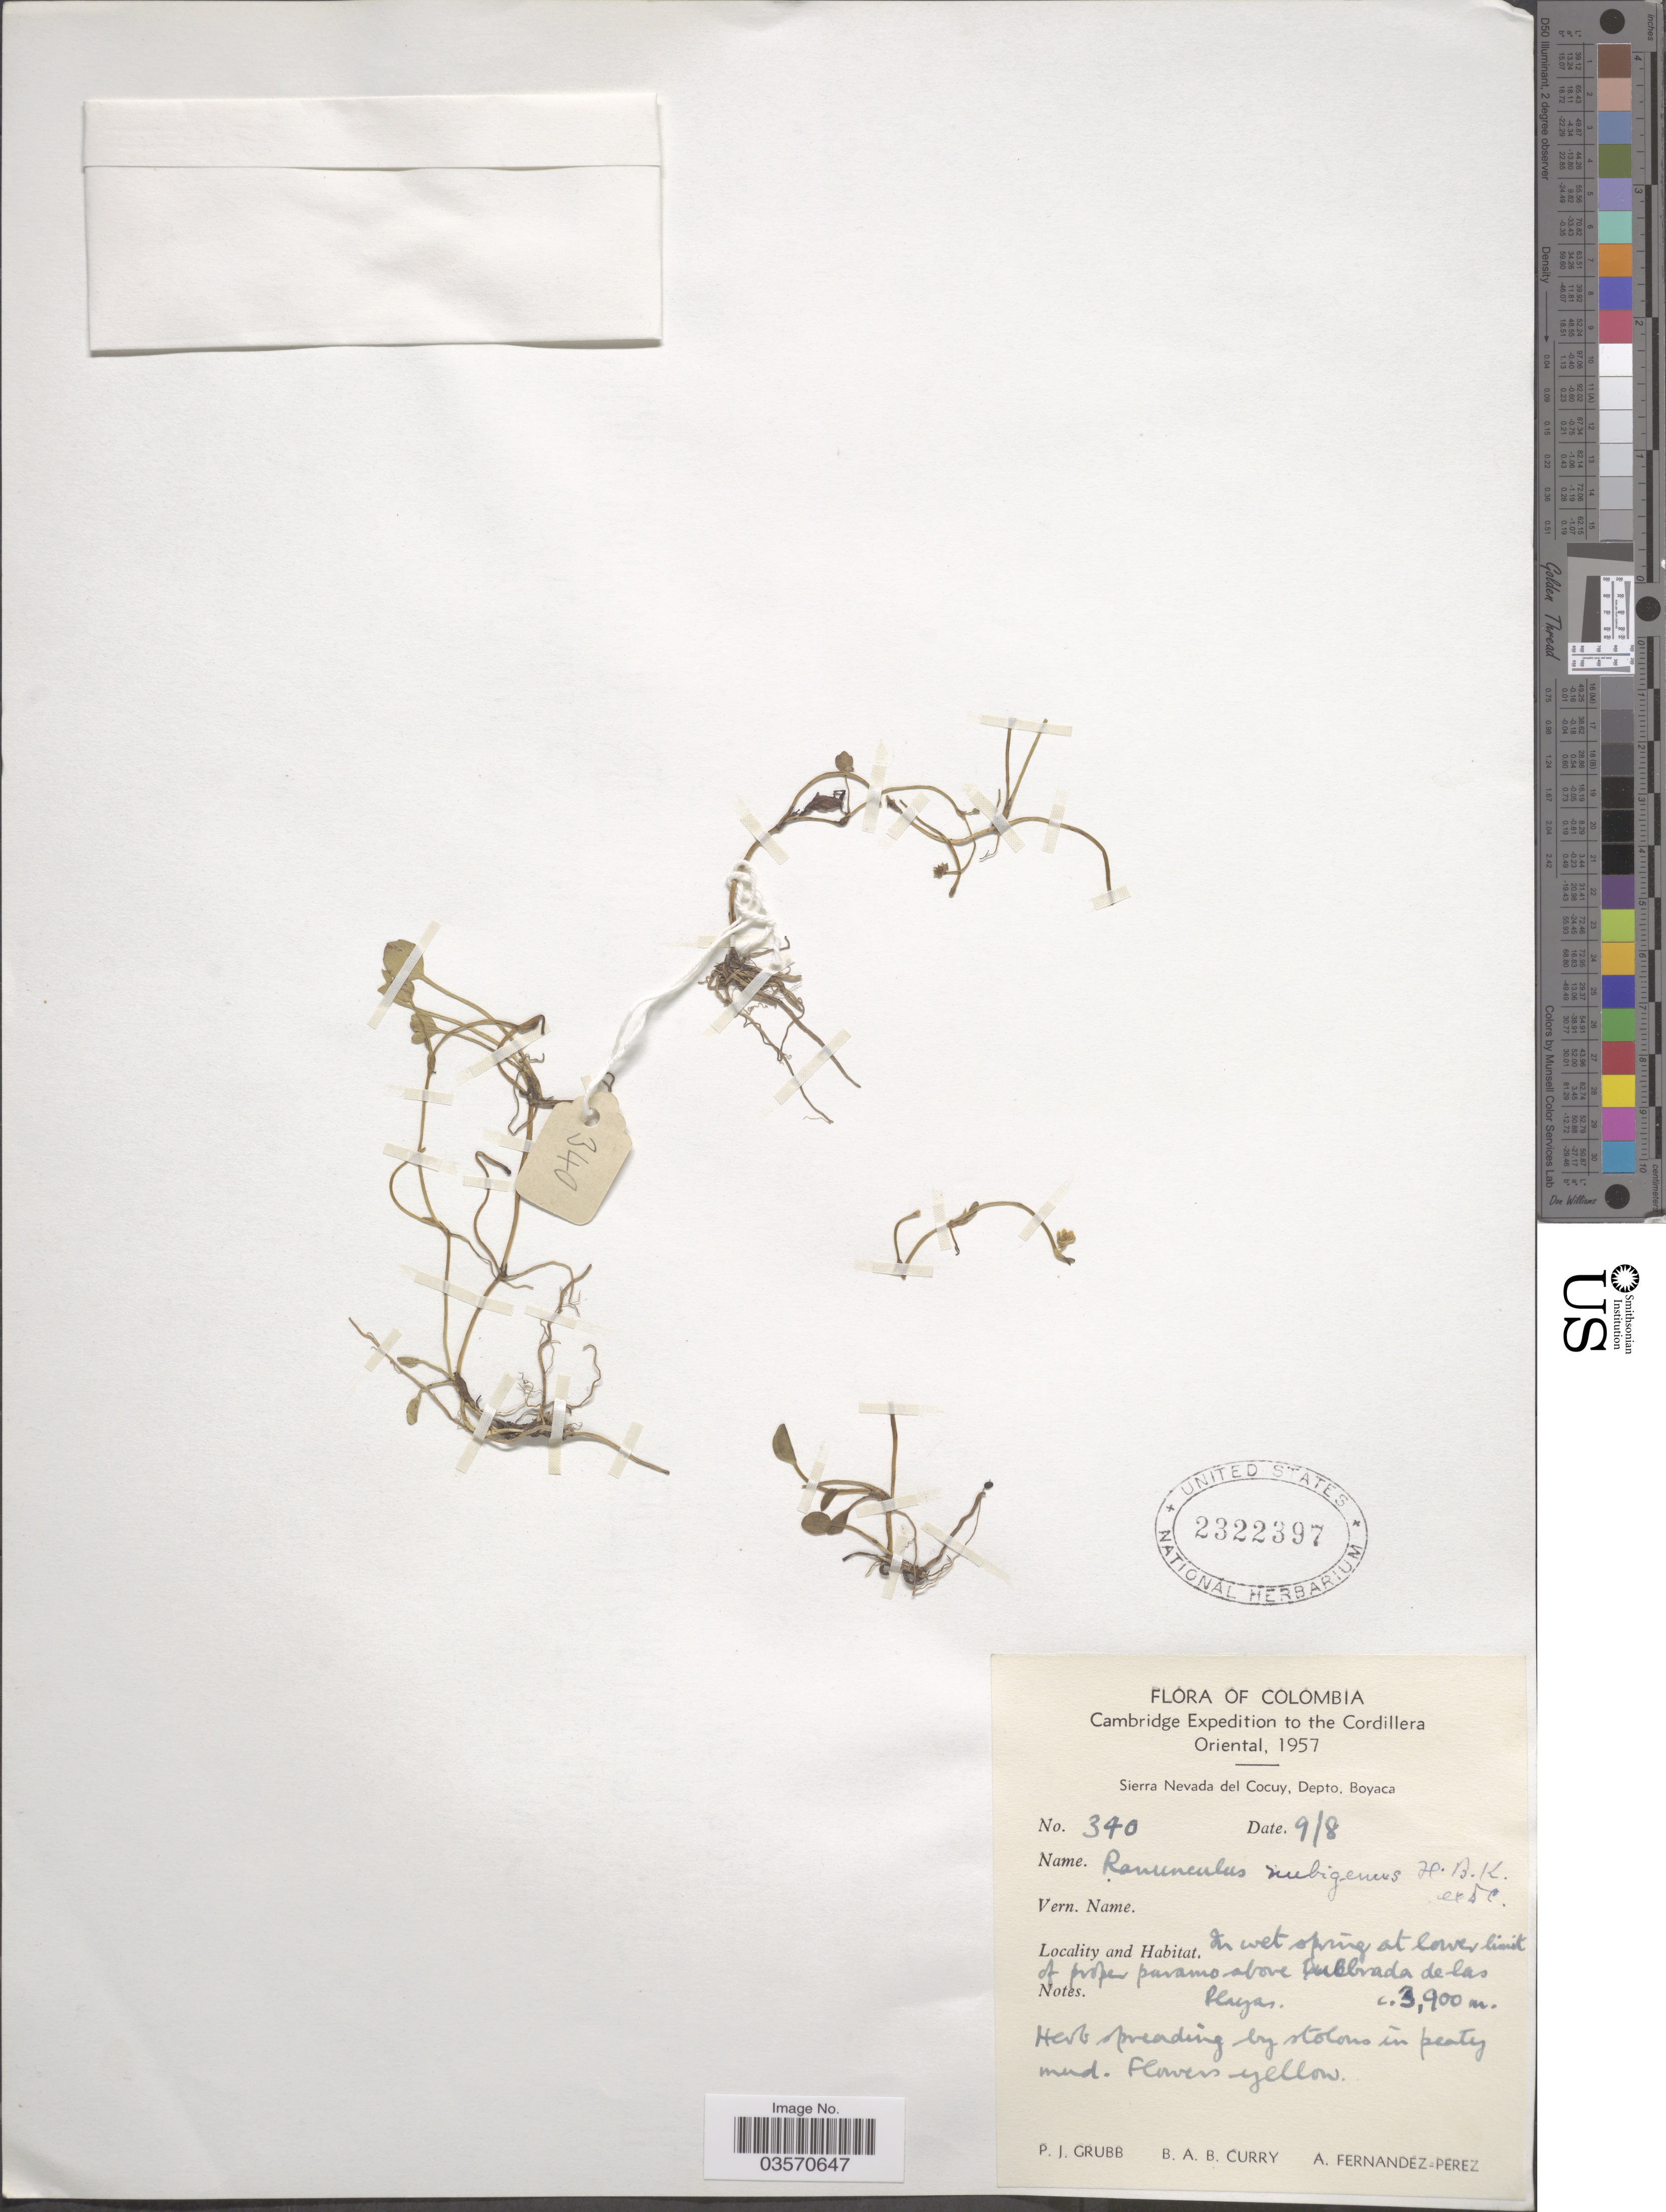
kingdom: Plantae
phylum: Tracheophyta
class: Magnoliopsida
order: Ranunculales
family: Ranunculaceae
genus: Ranunculus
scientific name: Ranunculus nubigenus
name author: Humb. et al. ex DC.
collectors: P. J. Grubb, B. A. B. Curry & A. Fernández-Pérez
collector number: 340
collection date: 1957-08-09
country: Colombia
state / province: Boyacá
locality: Cordillera Oriental. Sierra Nevada del Cocuy, Depto. Boyaca. In wet spring at lower limit of proper paramo above Quebrada de las Playas.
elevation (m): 3900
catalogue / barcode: US 2322397